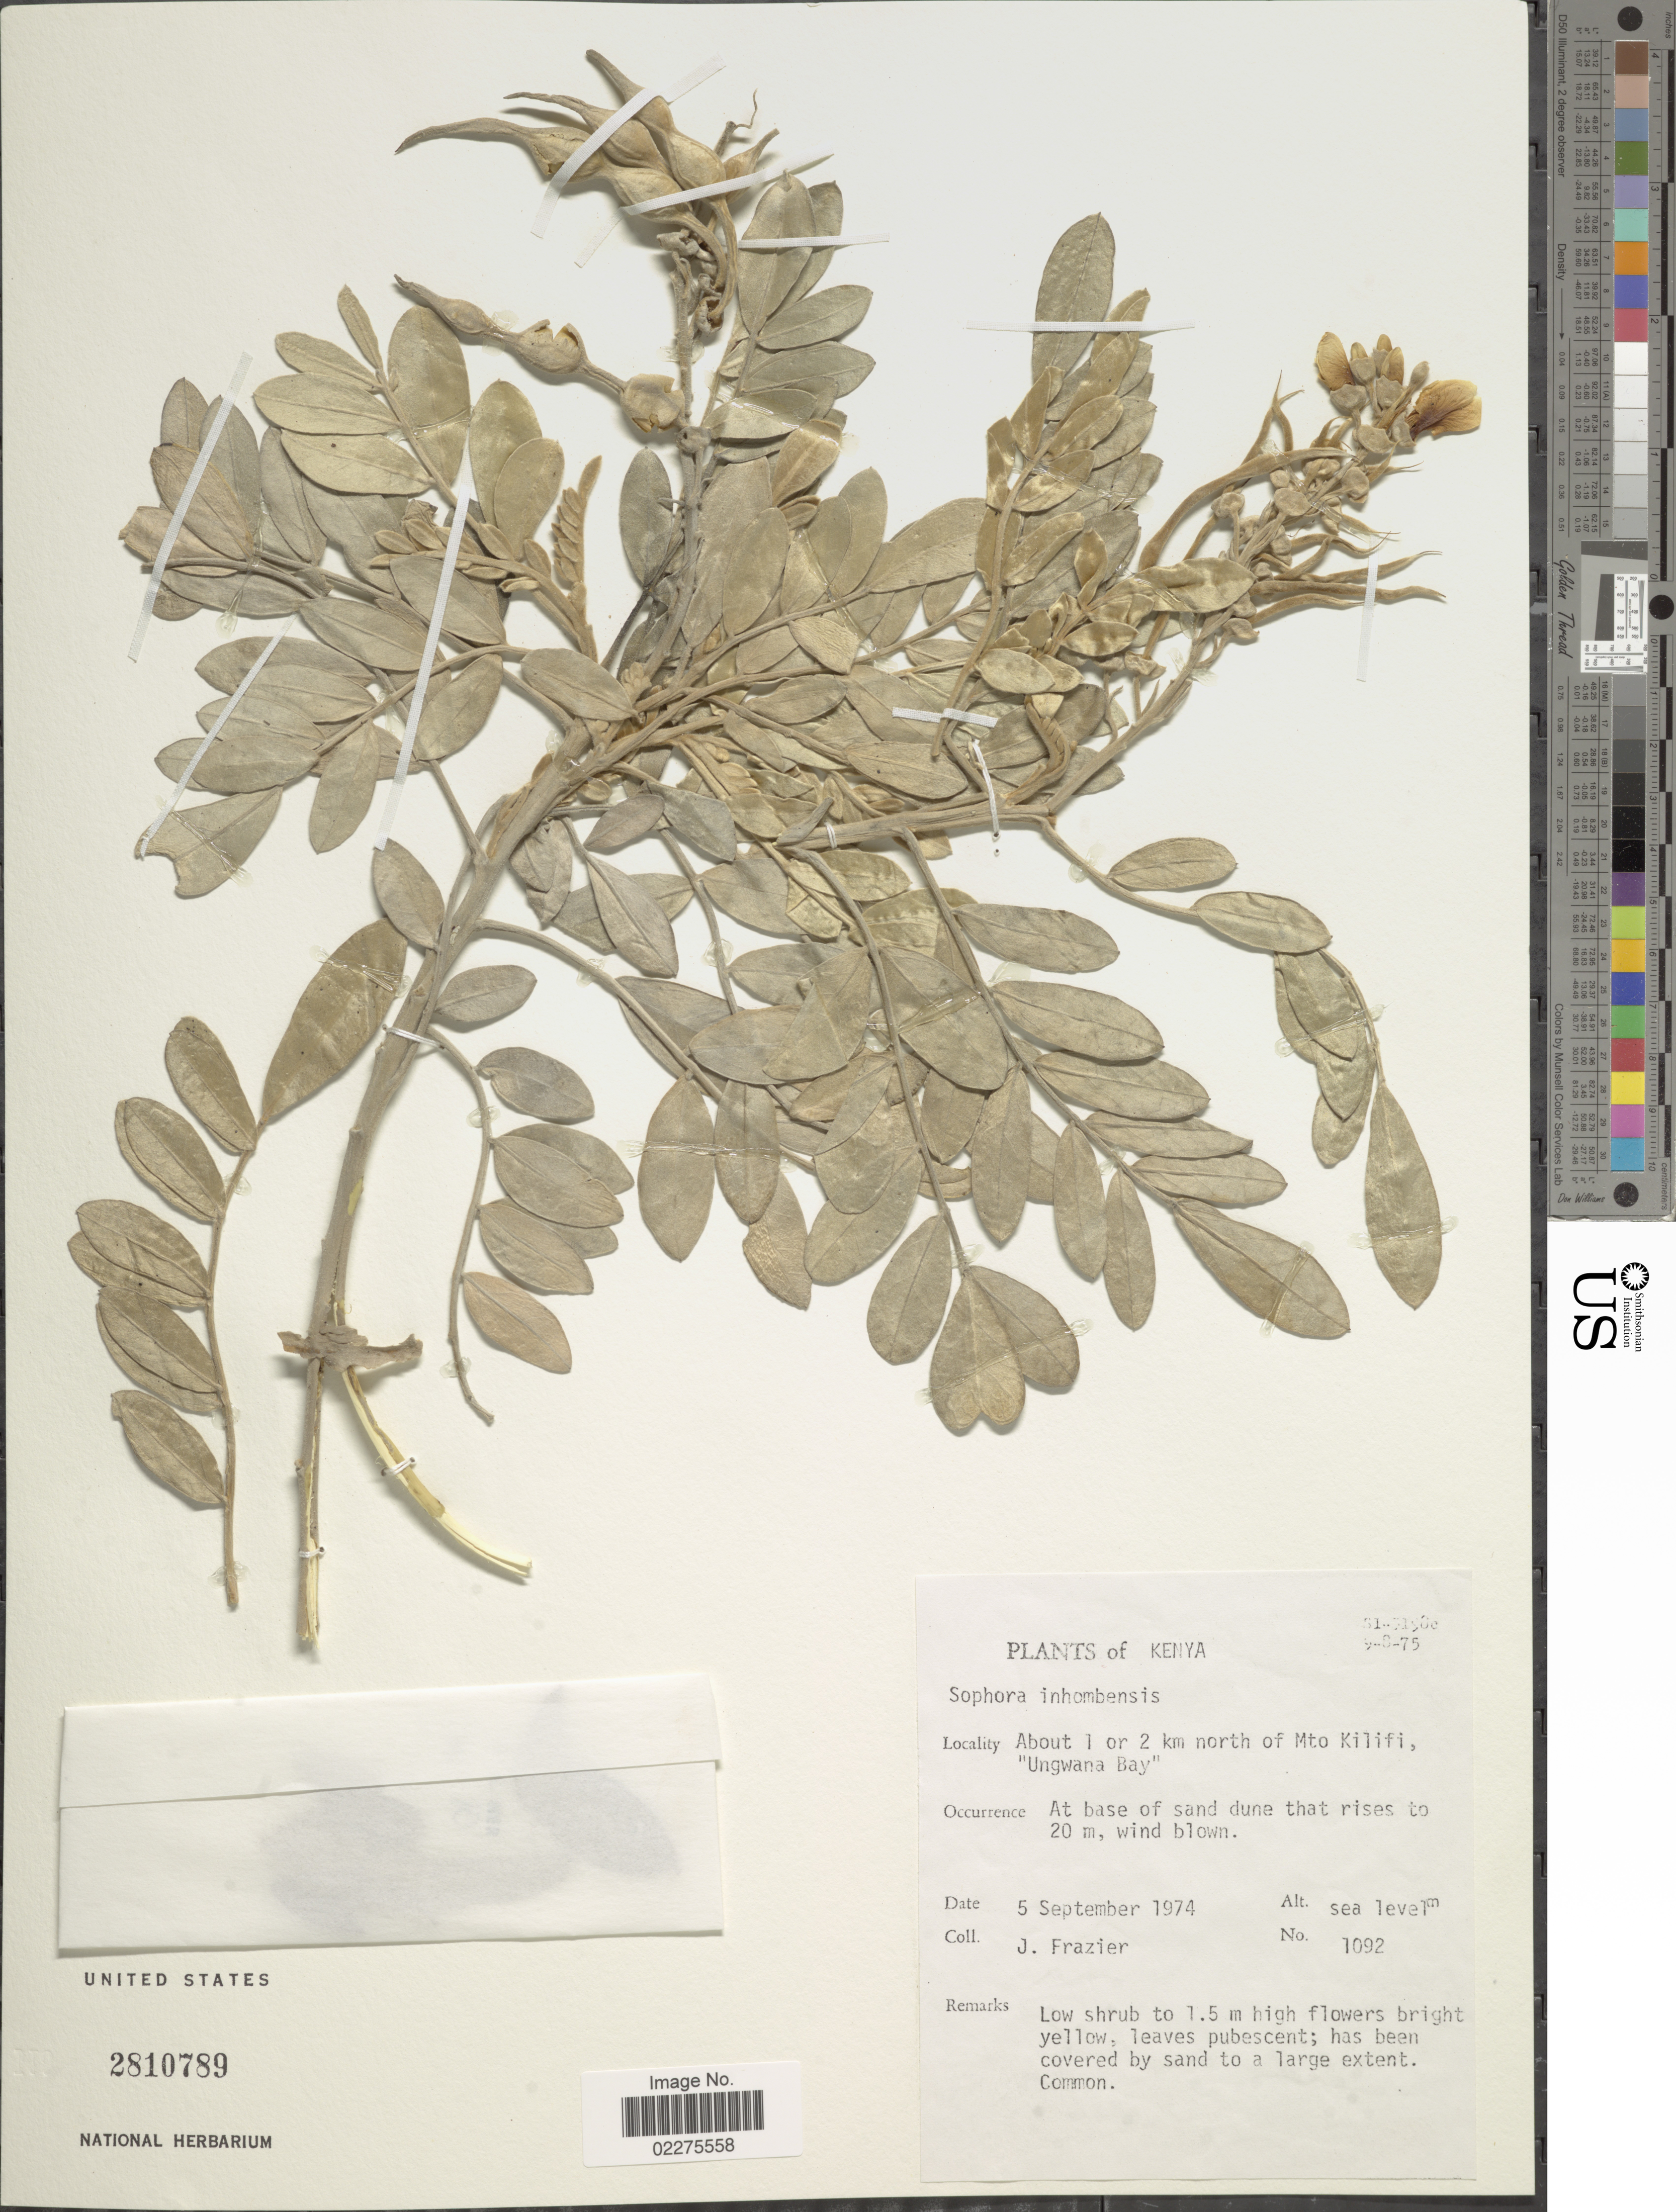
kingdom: Plantae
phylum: Tracheophyta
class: Magnoliopsida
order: Fabales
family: Fabaceae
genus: Sophora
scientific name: Sophora inhambanensis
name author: Klotzsch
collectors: J. Frazier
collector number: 1092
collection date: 1974-09-05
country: Kenya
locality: About 1 or 2 km north of Mto Kilifi, "Ungwana Bay"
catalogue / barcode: US 2810789